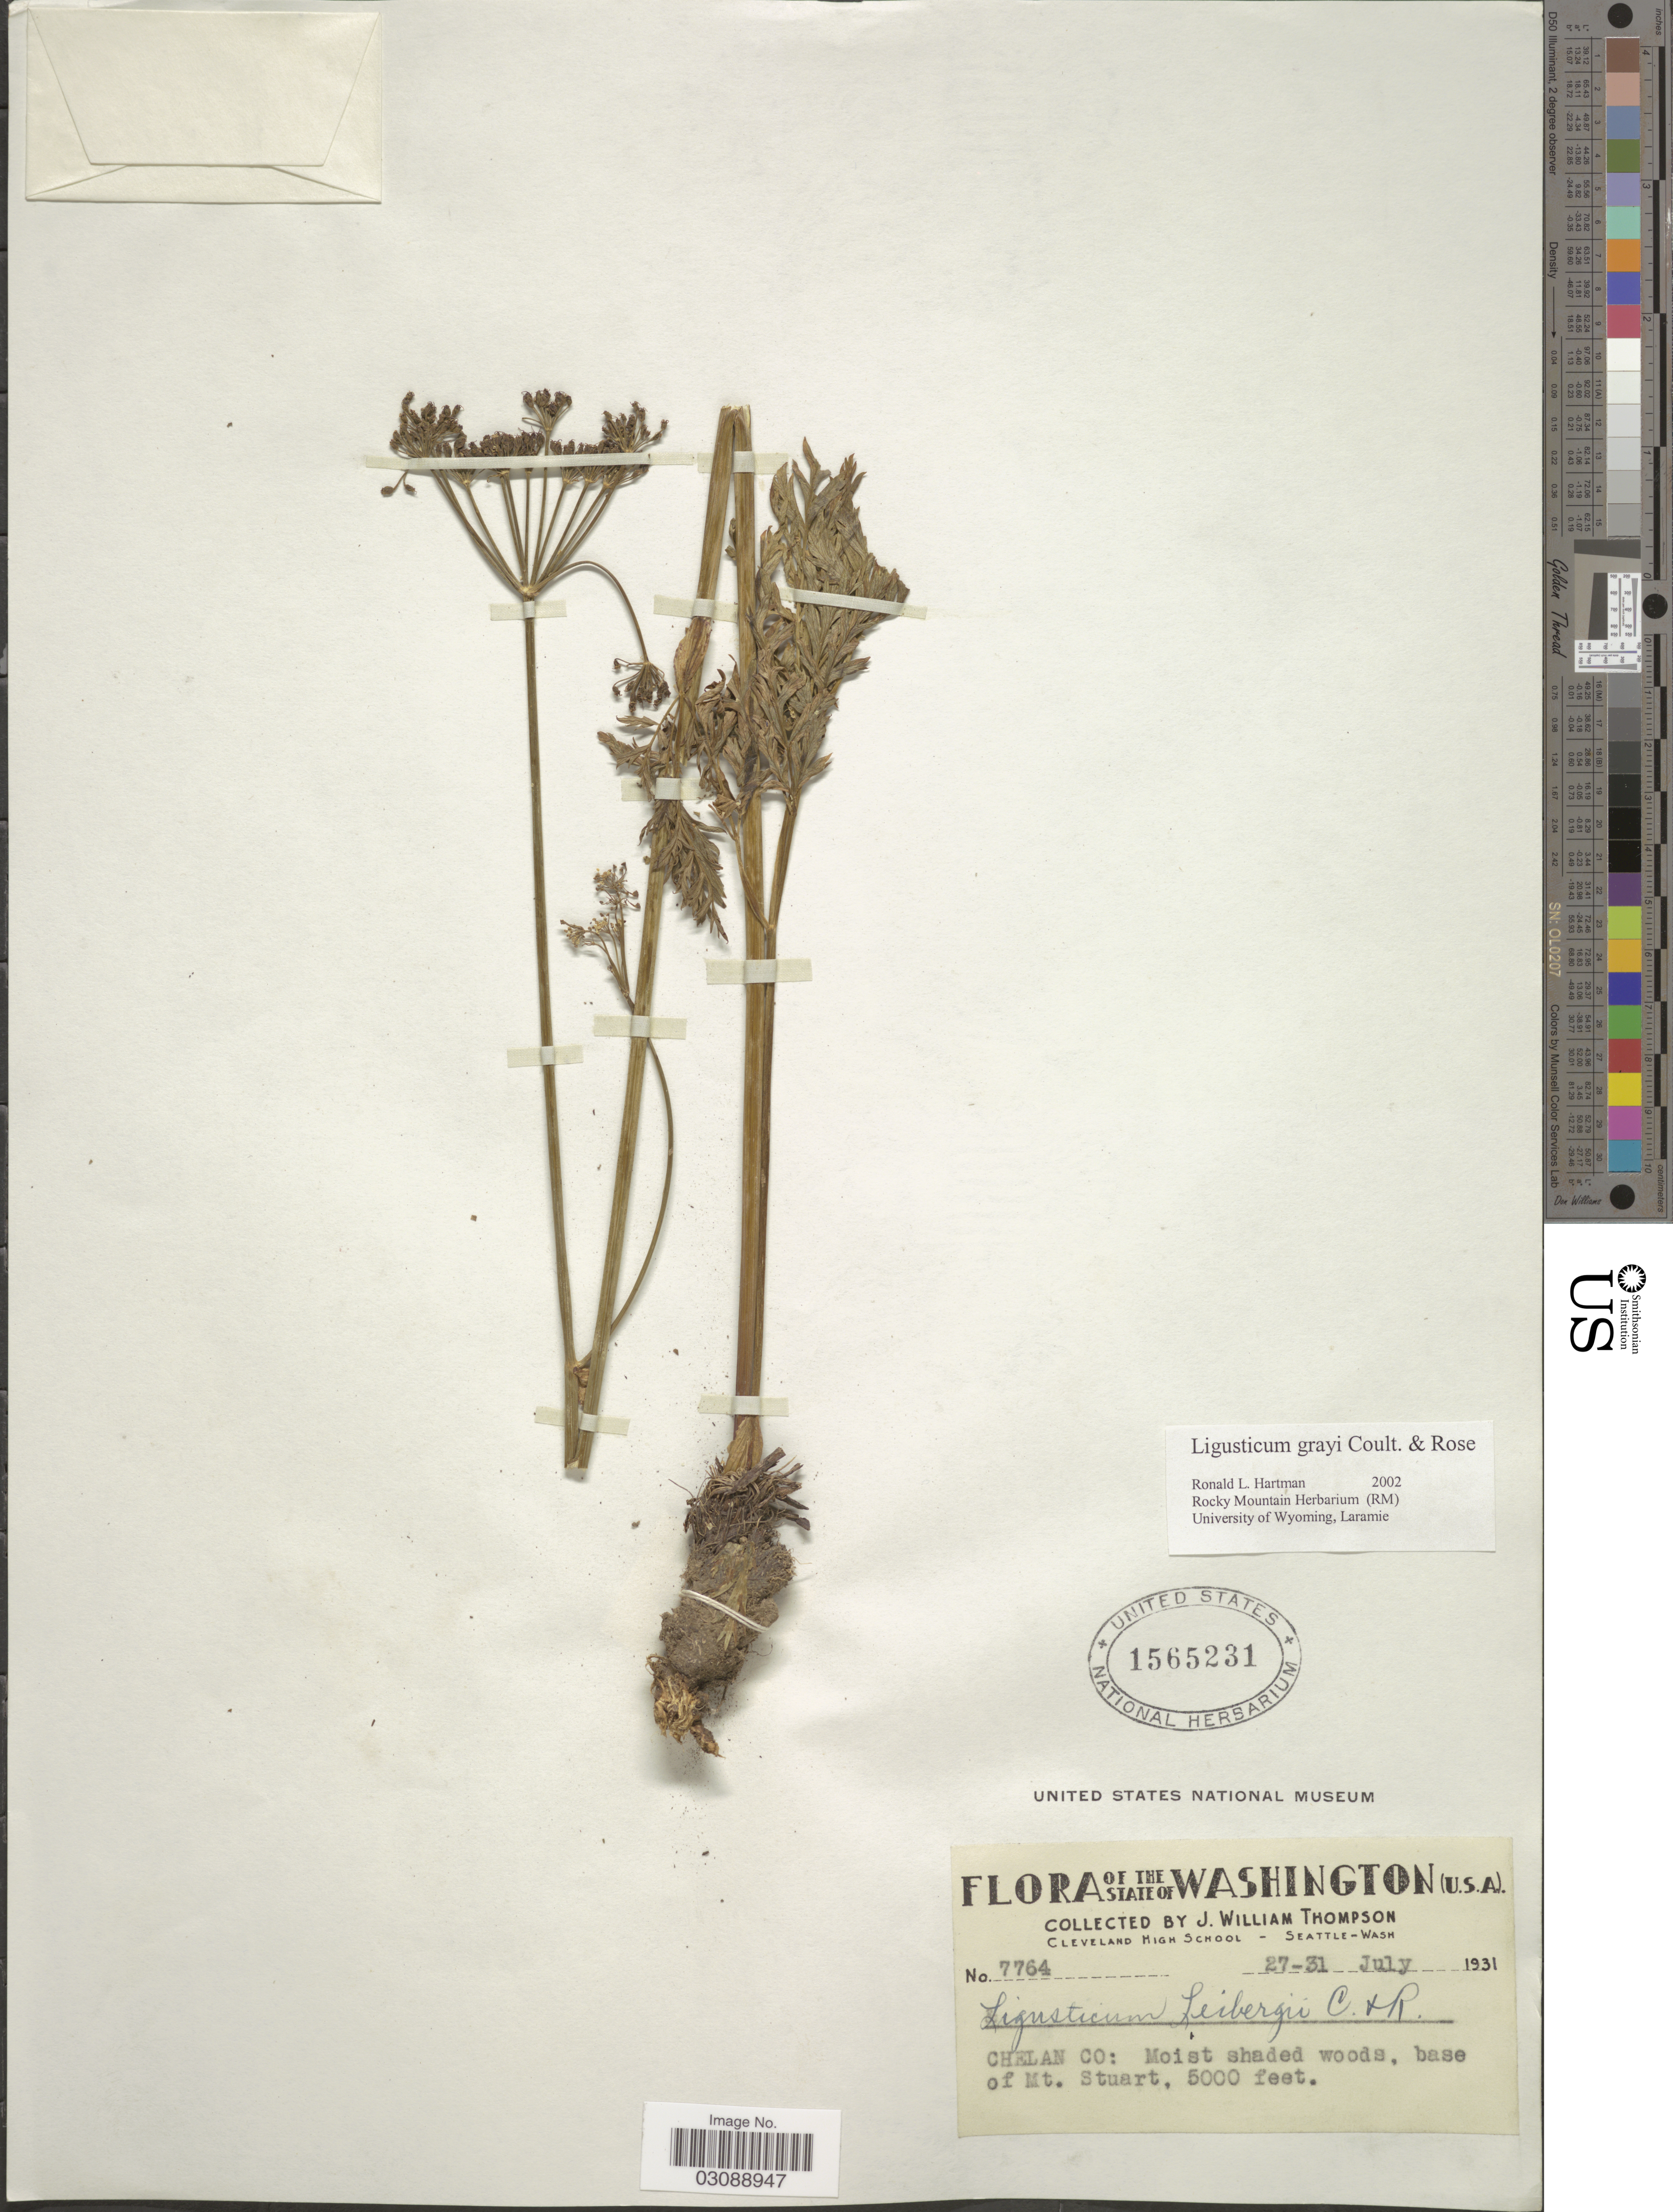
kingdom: Plantae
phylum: Tracheophyta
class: Magnoliopsida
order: Apiales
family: Apiaceae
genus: Ligusticum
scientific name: Ligusticum grayi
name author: J.M. Coult. & Rose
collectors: J. W. Thompson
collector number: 7764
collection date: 1931-07-27/1931-07-31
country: United States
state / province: Washington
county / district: Chelan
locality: Chelan Co: Moist shaded woods, base of Mt. Stuart.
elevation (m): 1524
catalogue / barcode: US 1565231